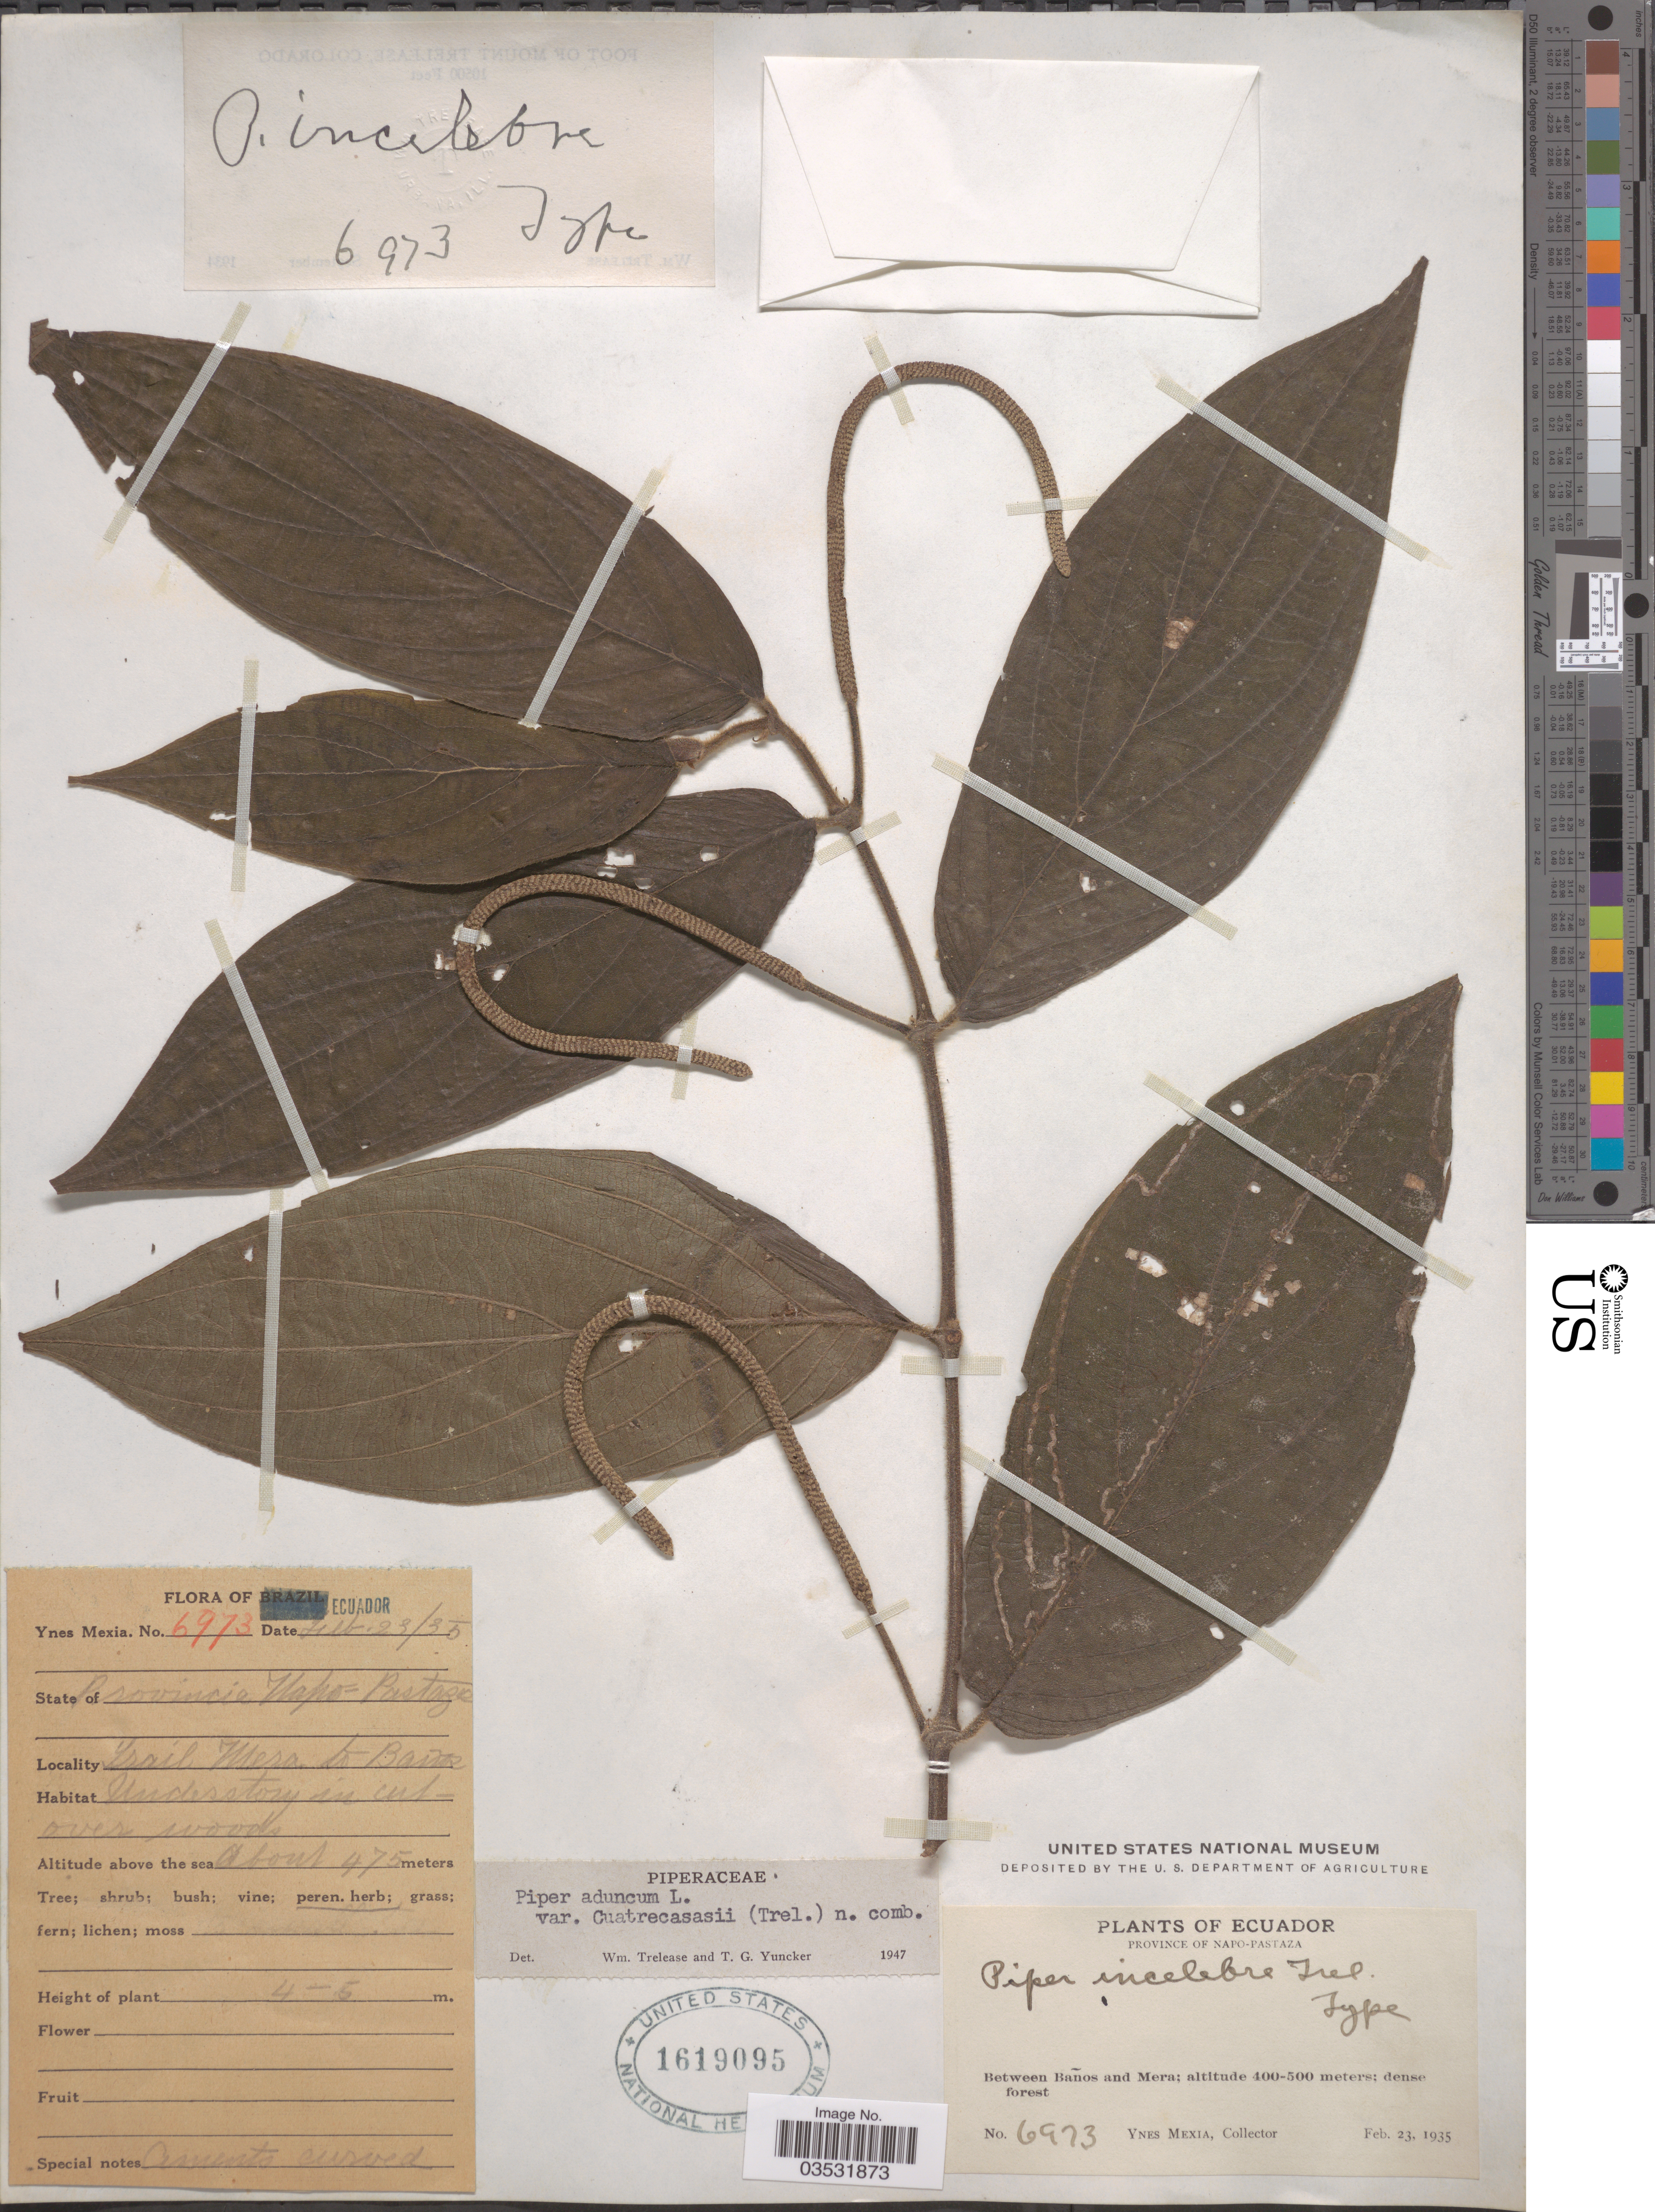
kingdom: Plantae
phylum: Tracheophyta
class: Magnoliopsida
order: Piperales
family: Piperaceae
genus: Piper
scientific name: Piper aduncum var. aduncum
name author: L.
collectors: Y. Mexia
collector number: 6973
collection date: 1935-02-23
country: Ecuador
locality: Province of Napo-Pastaza. Between Baños and Mera. Trail Mera to Baños.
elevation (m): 475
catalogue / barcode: US 1619095